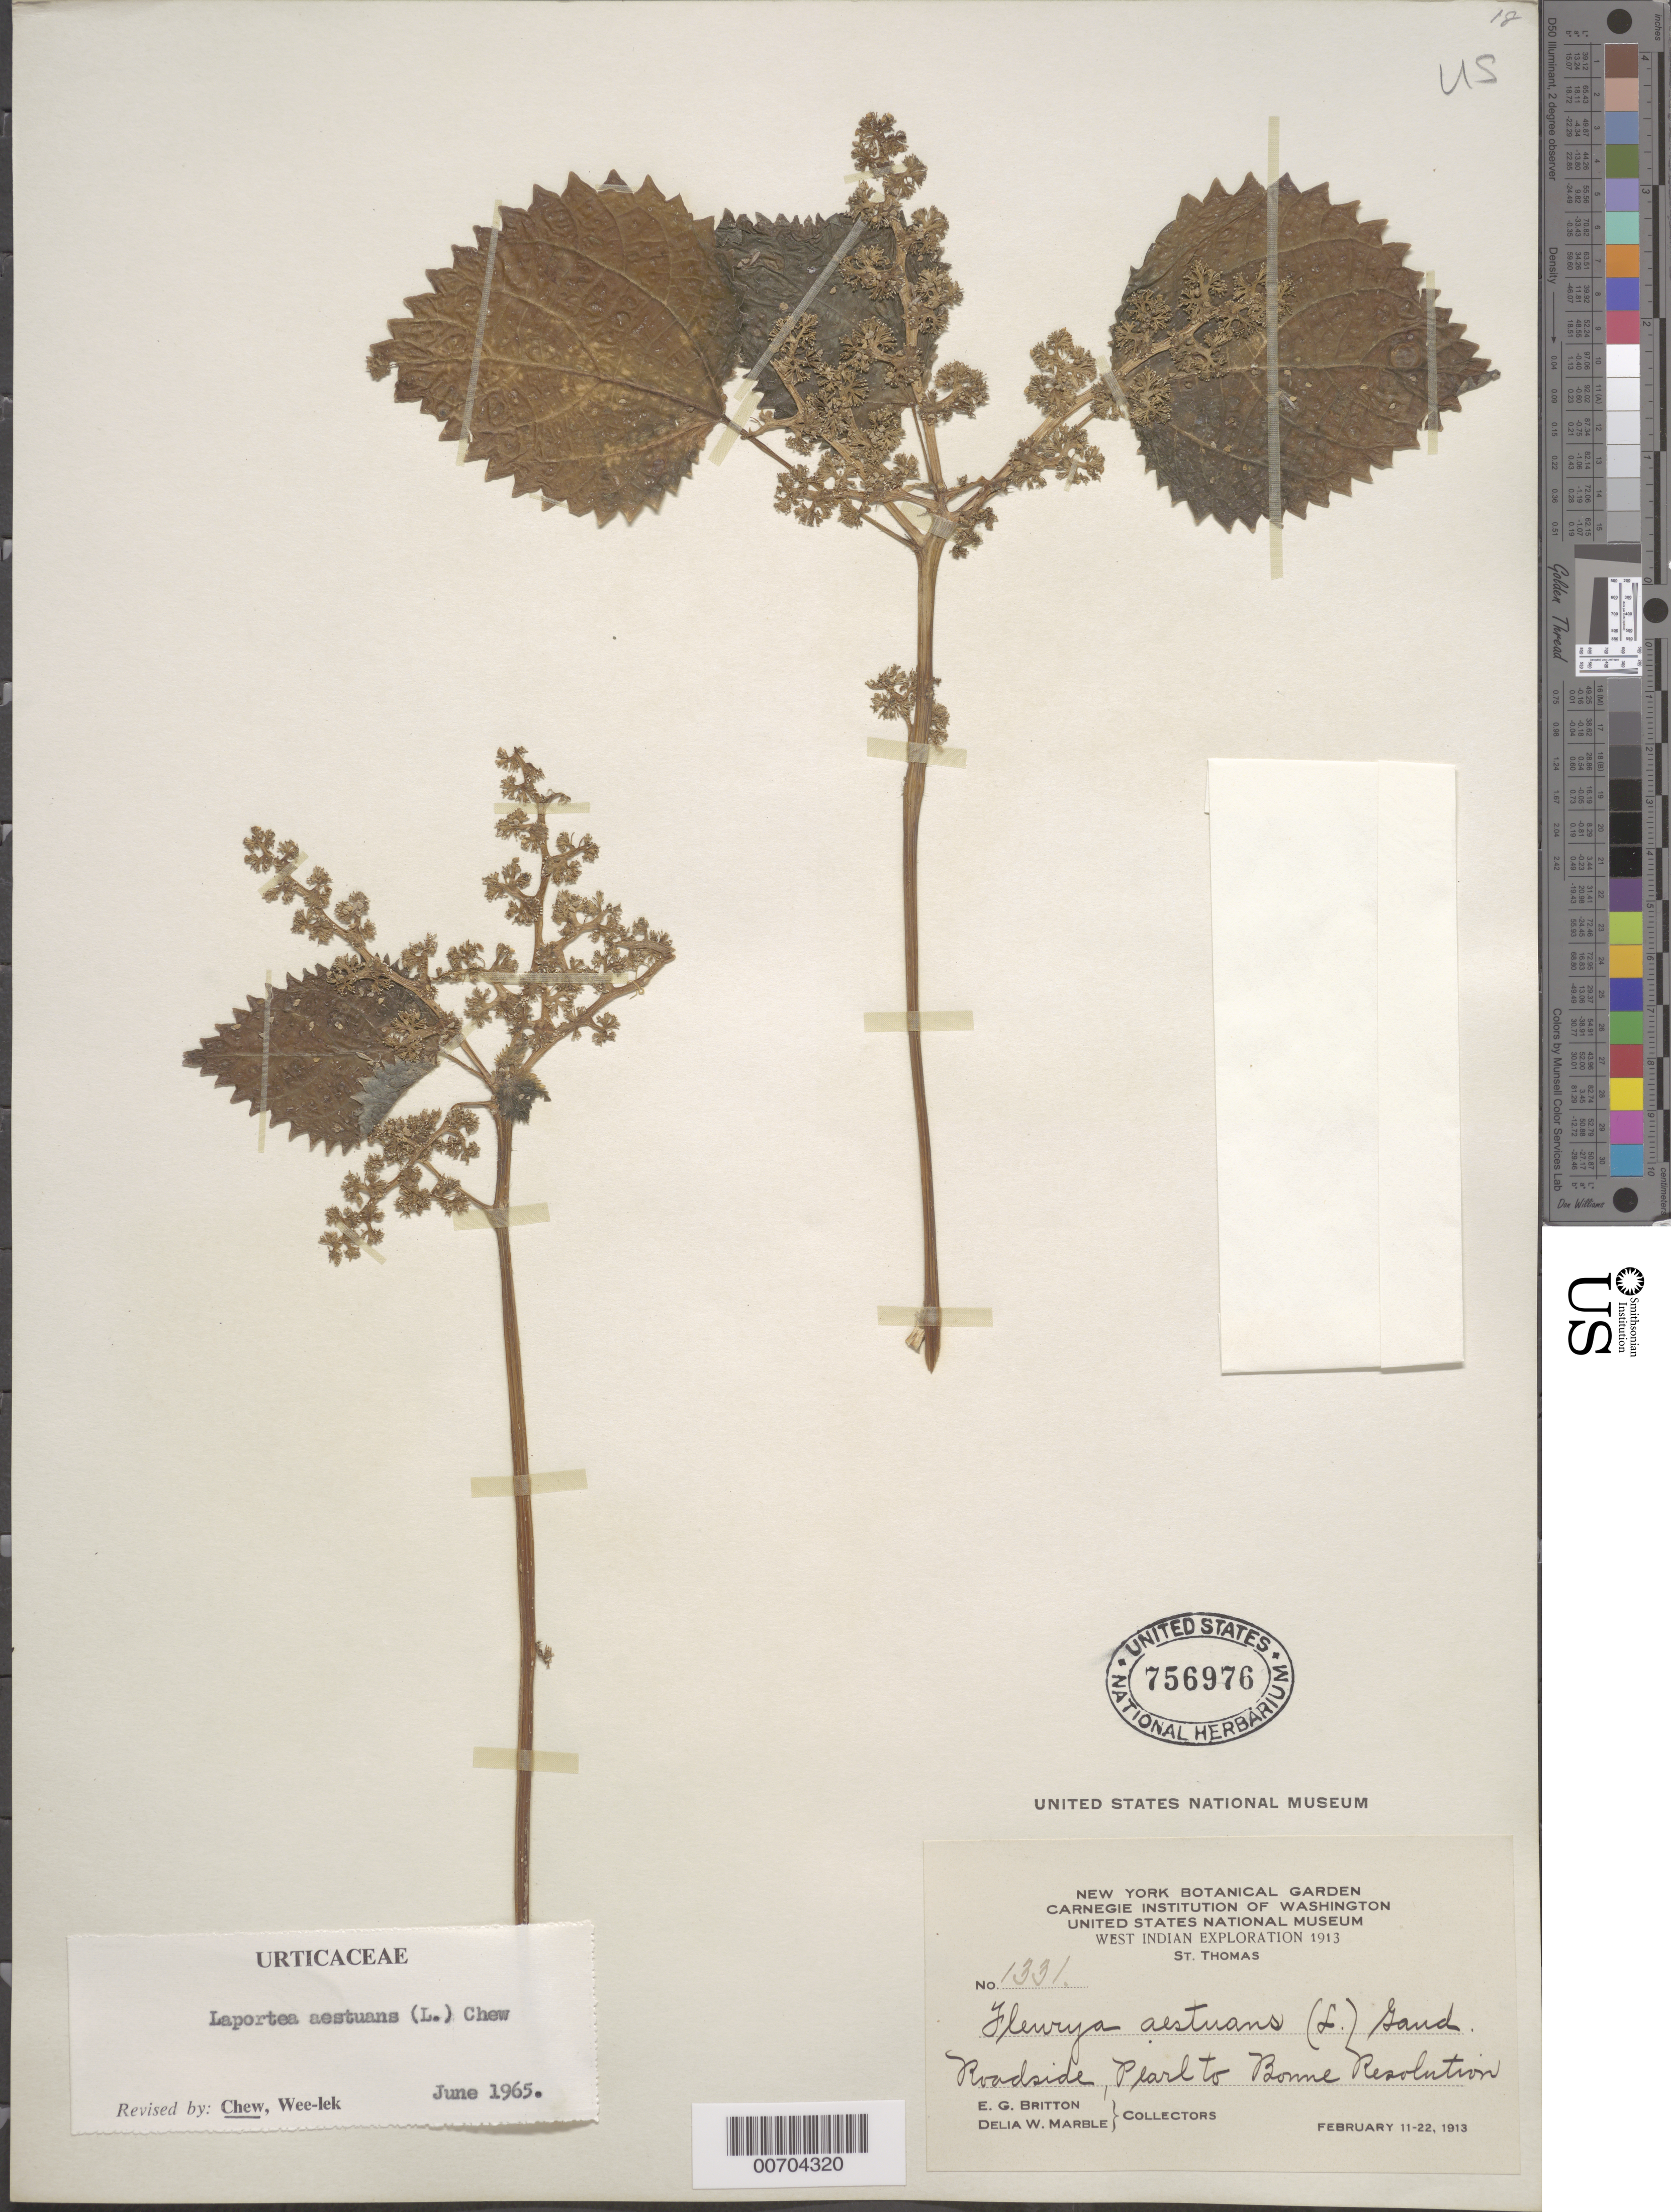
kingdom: Plantae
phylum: Tracheophyta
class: Magnoliopsida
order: Rosales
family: Urticaceae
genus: Laportea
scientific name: Laportea aestuans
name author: (L.) Chew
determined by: Chew, Wee-Lek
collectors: E. G. Britton & D. W. Marble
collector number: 1331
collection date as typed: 11 Feb 1913 to 22 Feb 1913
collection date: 1913-02-11/1913-02-22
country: U.S. Virgin Islands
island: St. Thomas Island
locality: Pearl to Bonne Resolution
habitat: Roadside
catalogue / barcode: US 756976